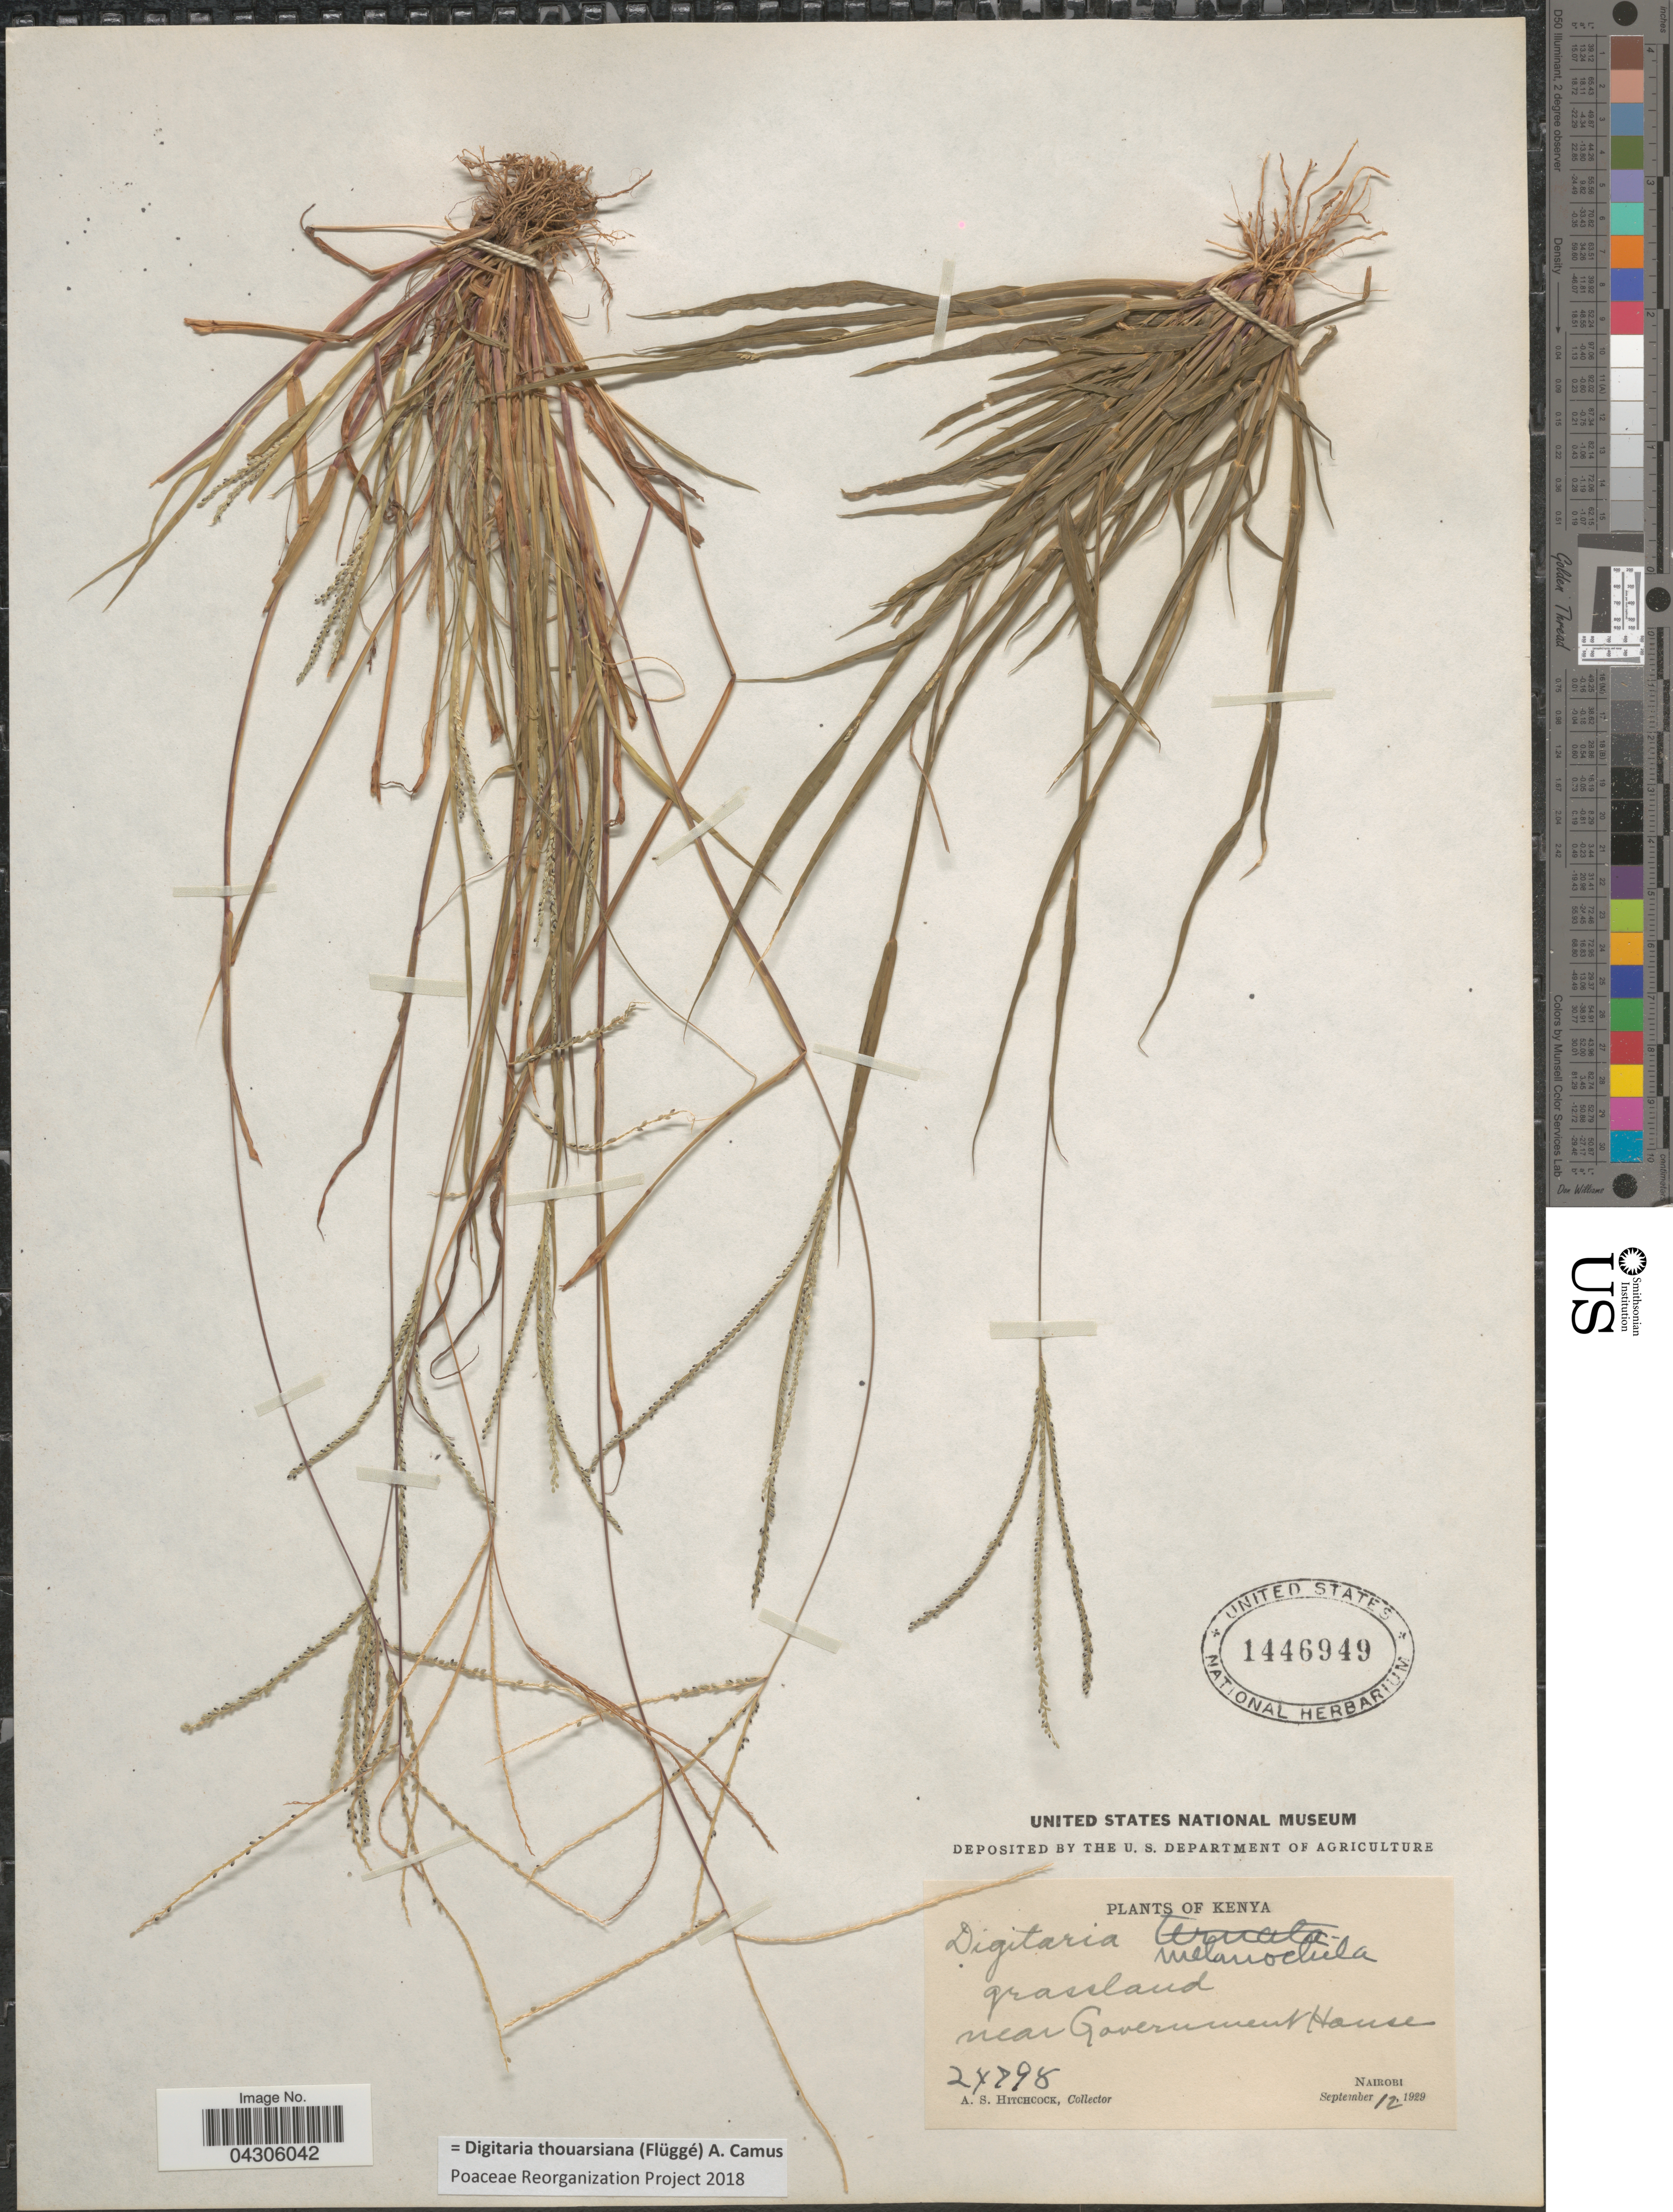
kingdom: Plantae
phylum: Tracheophyta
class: Liliopsida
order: Poales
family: Poaceae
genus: Digitaria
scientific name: Digitaria thouarsiana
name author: (Flüggé) A. Camus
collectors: A. S. Hitchcock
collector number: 24798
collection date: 1929-09-12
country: Kenya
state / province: Nairobi Area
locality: Grassland near Government Hanse. Nairobi.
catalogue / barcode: US 1446949